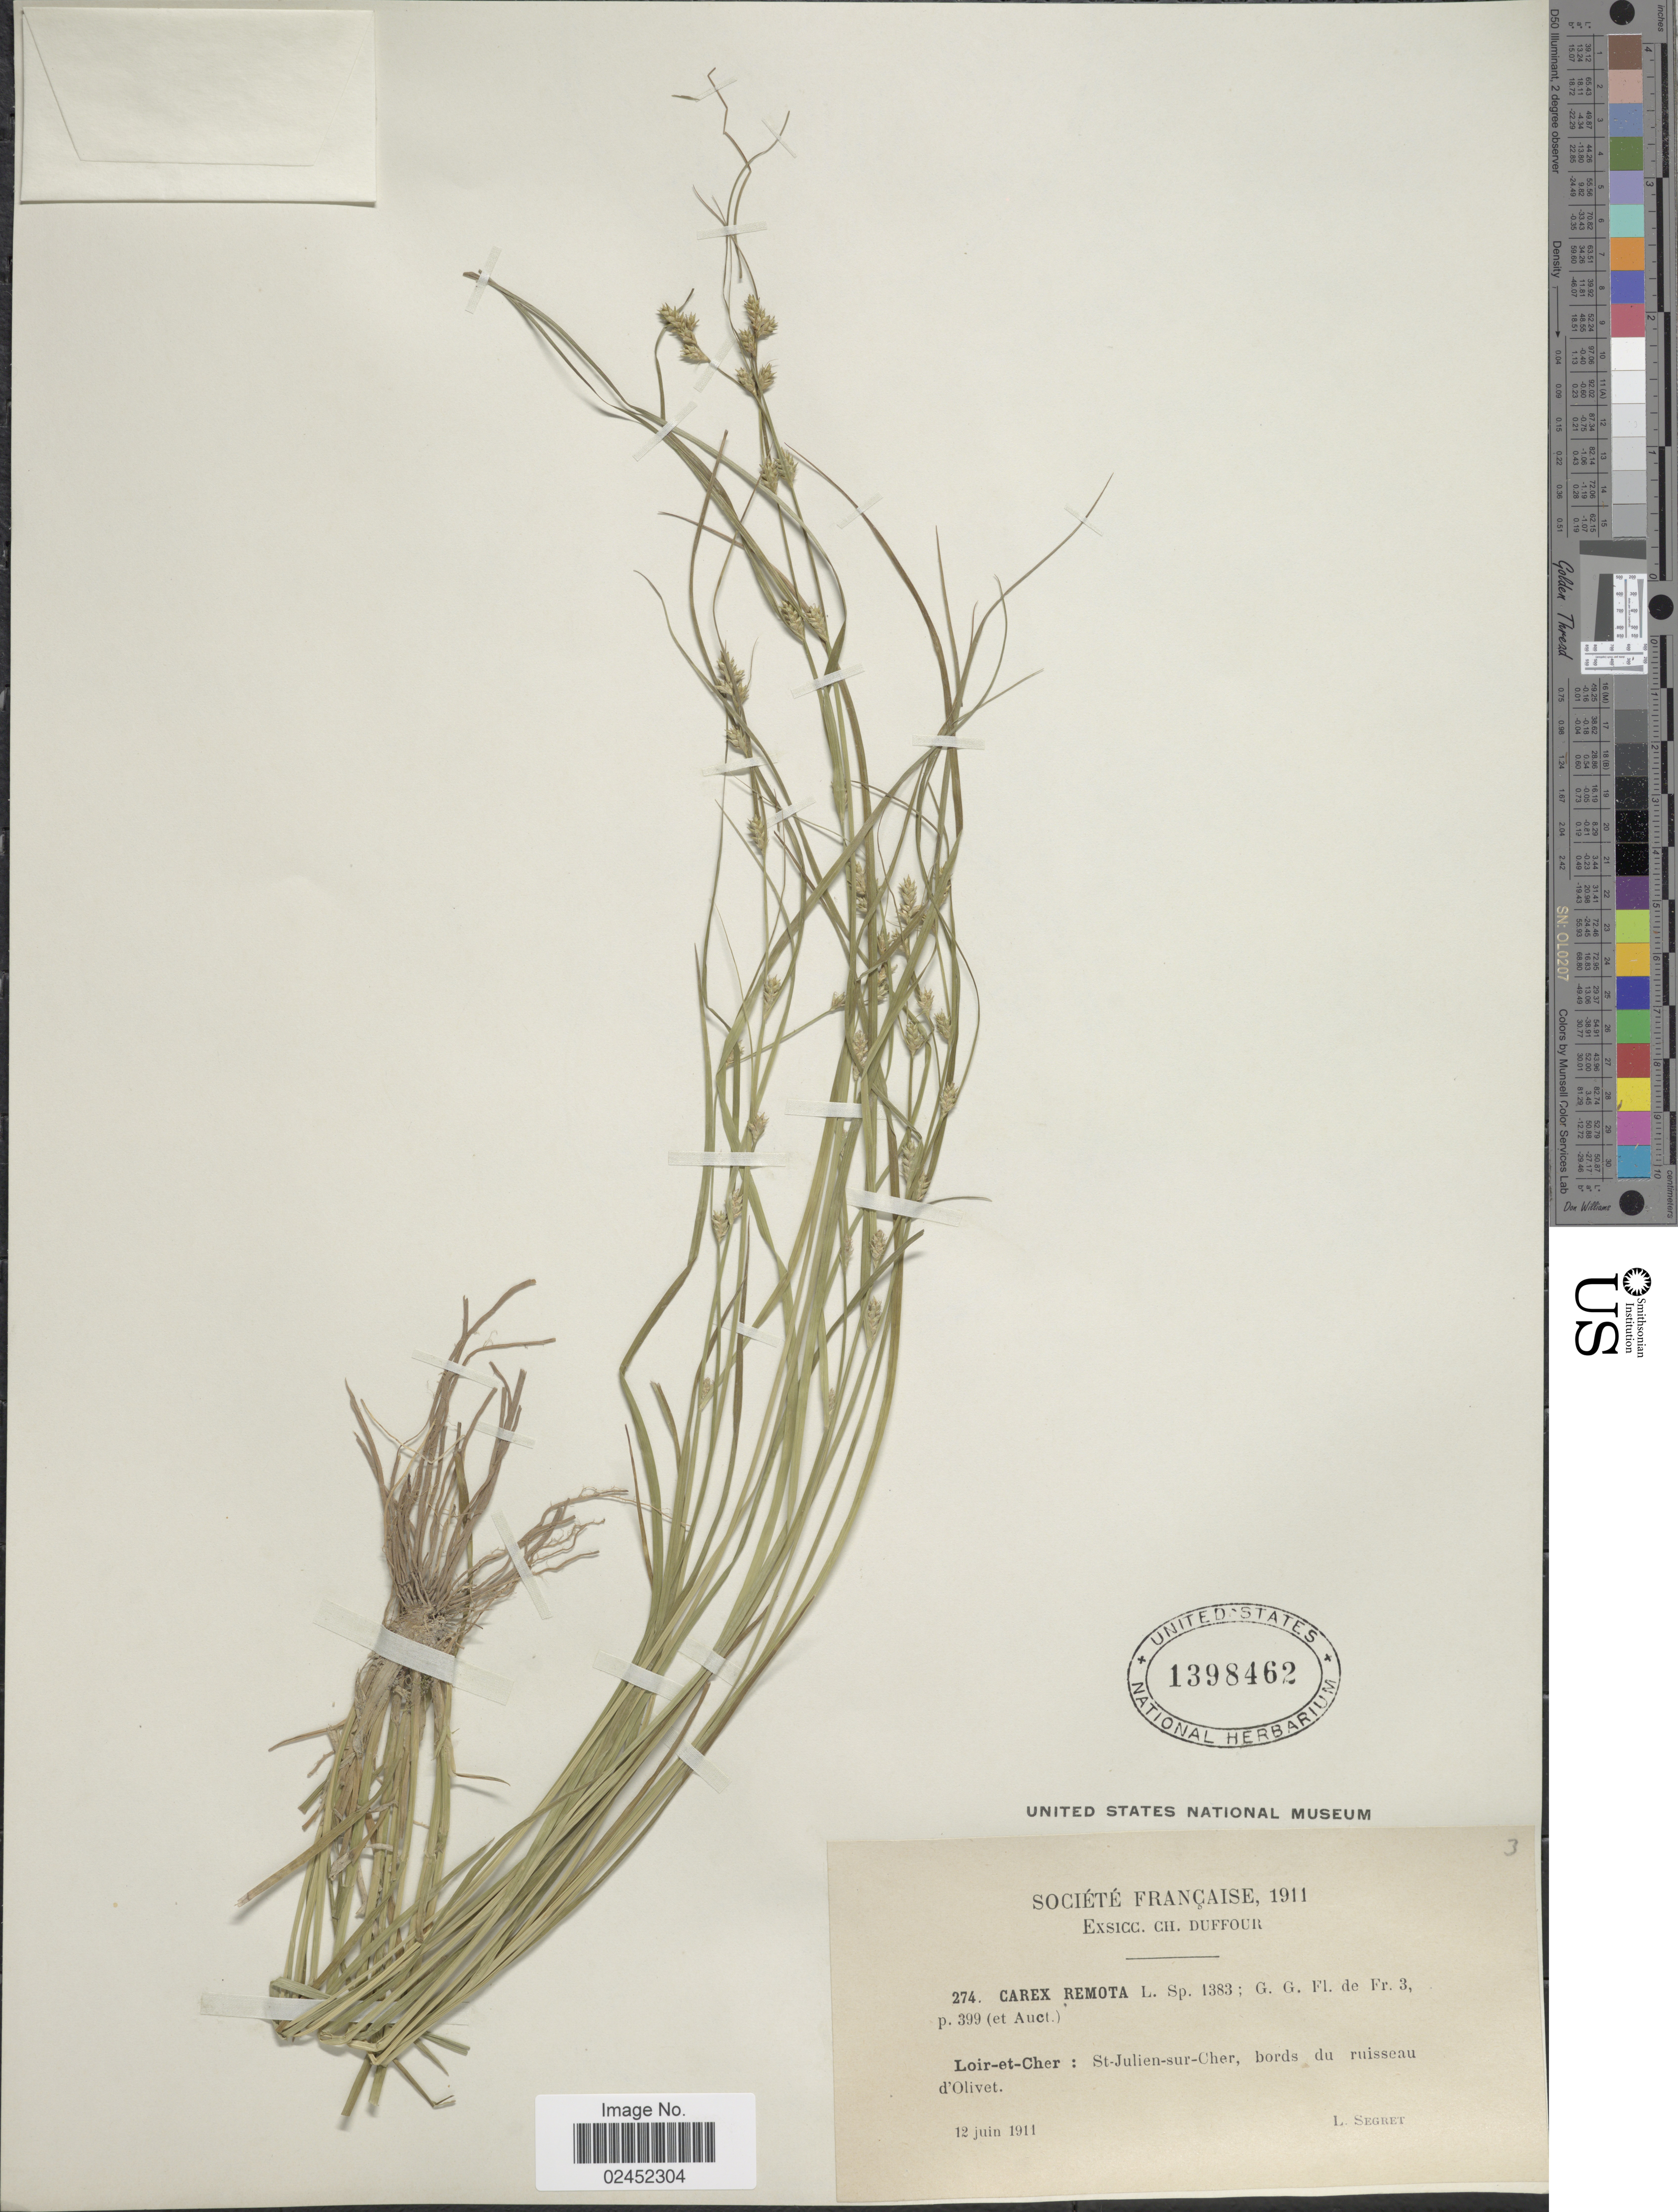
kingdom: Plantae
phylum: Tracheophyta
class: Liliopsida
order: Poales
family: Cyperaceae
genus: Carex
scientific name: Carex remota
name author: L.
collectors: L. Segret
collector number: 274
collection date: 1911-06-12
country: France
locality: Lor-et- Cher: St-Julien-sur-Cher bords, du ruisseau d'Olivet.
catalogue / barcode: US 1398462